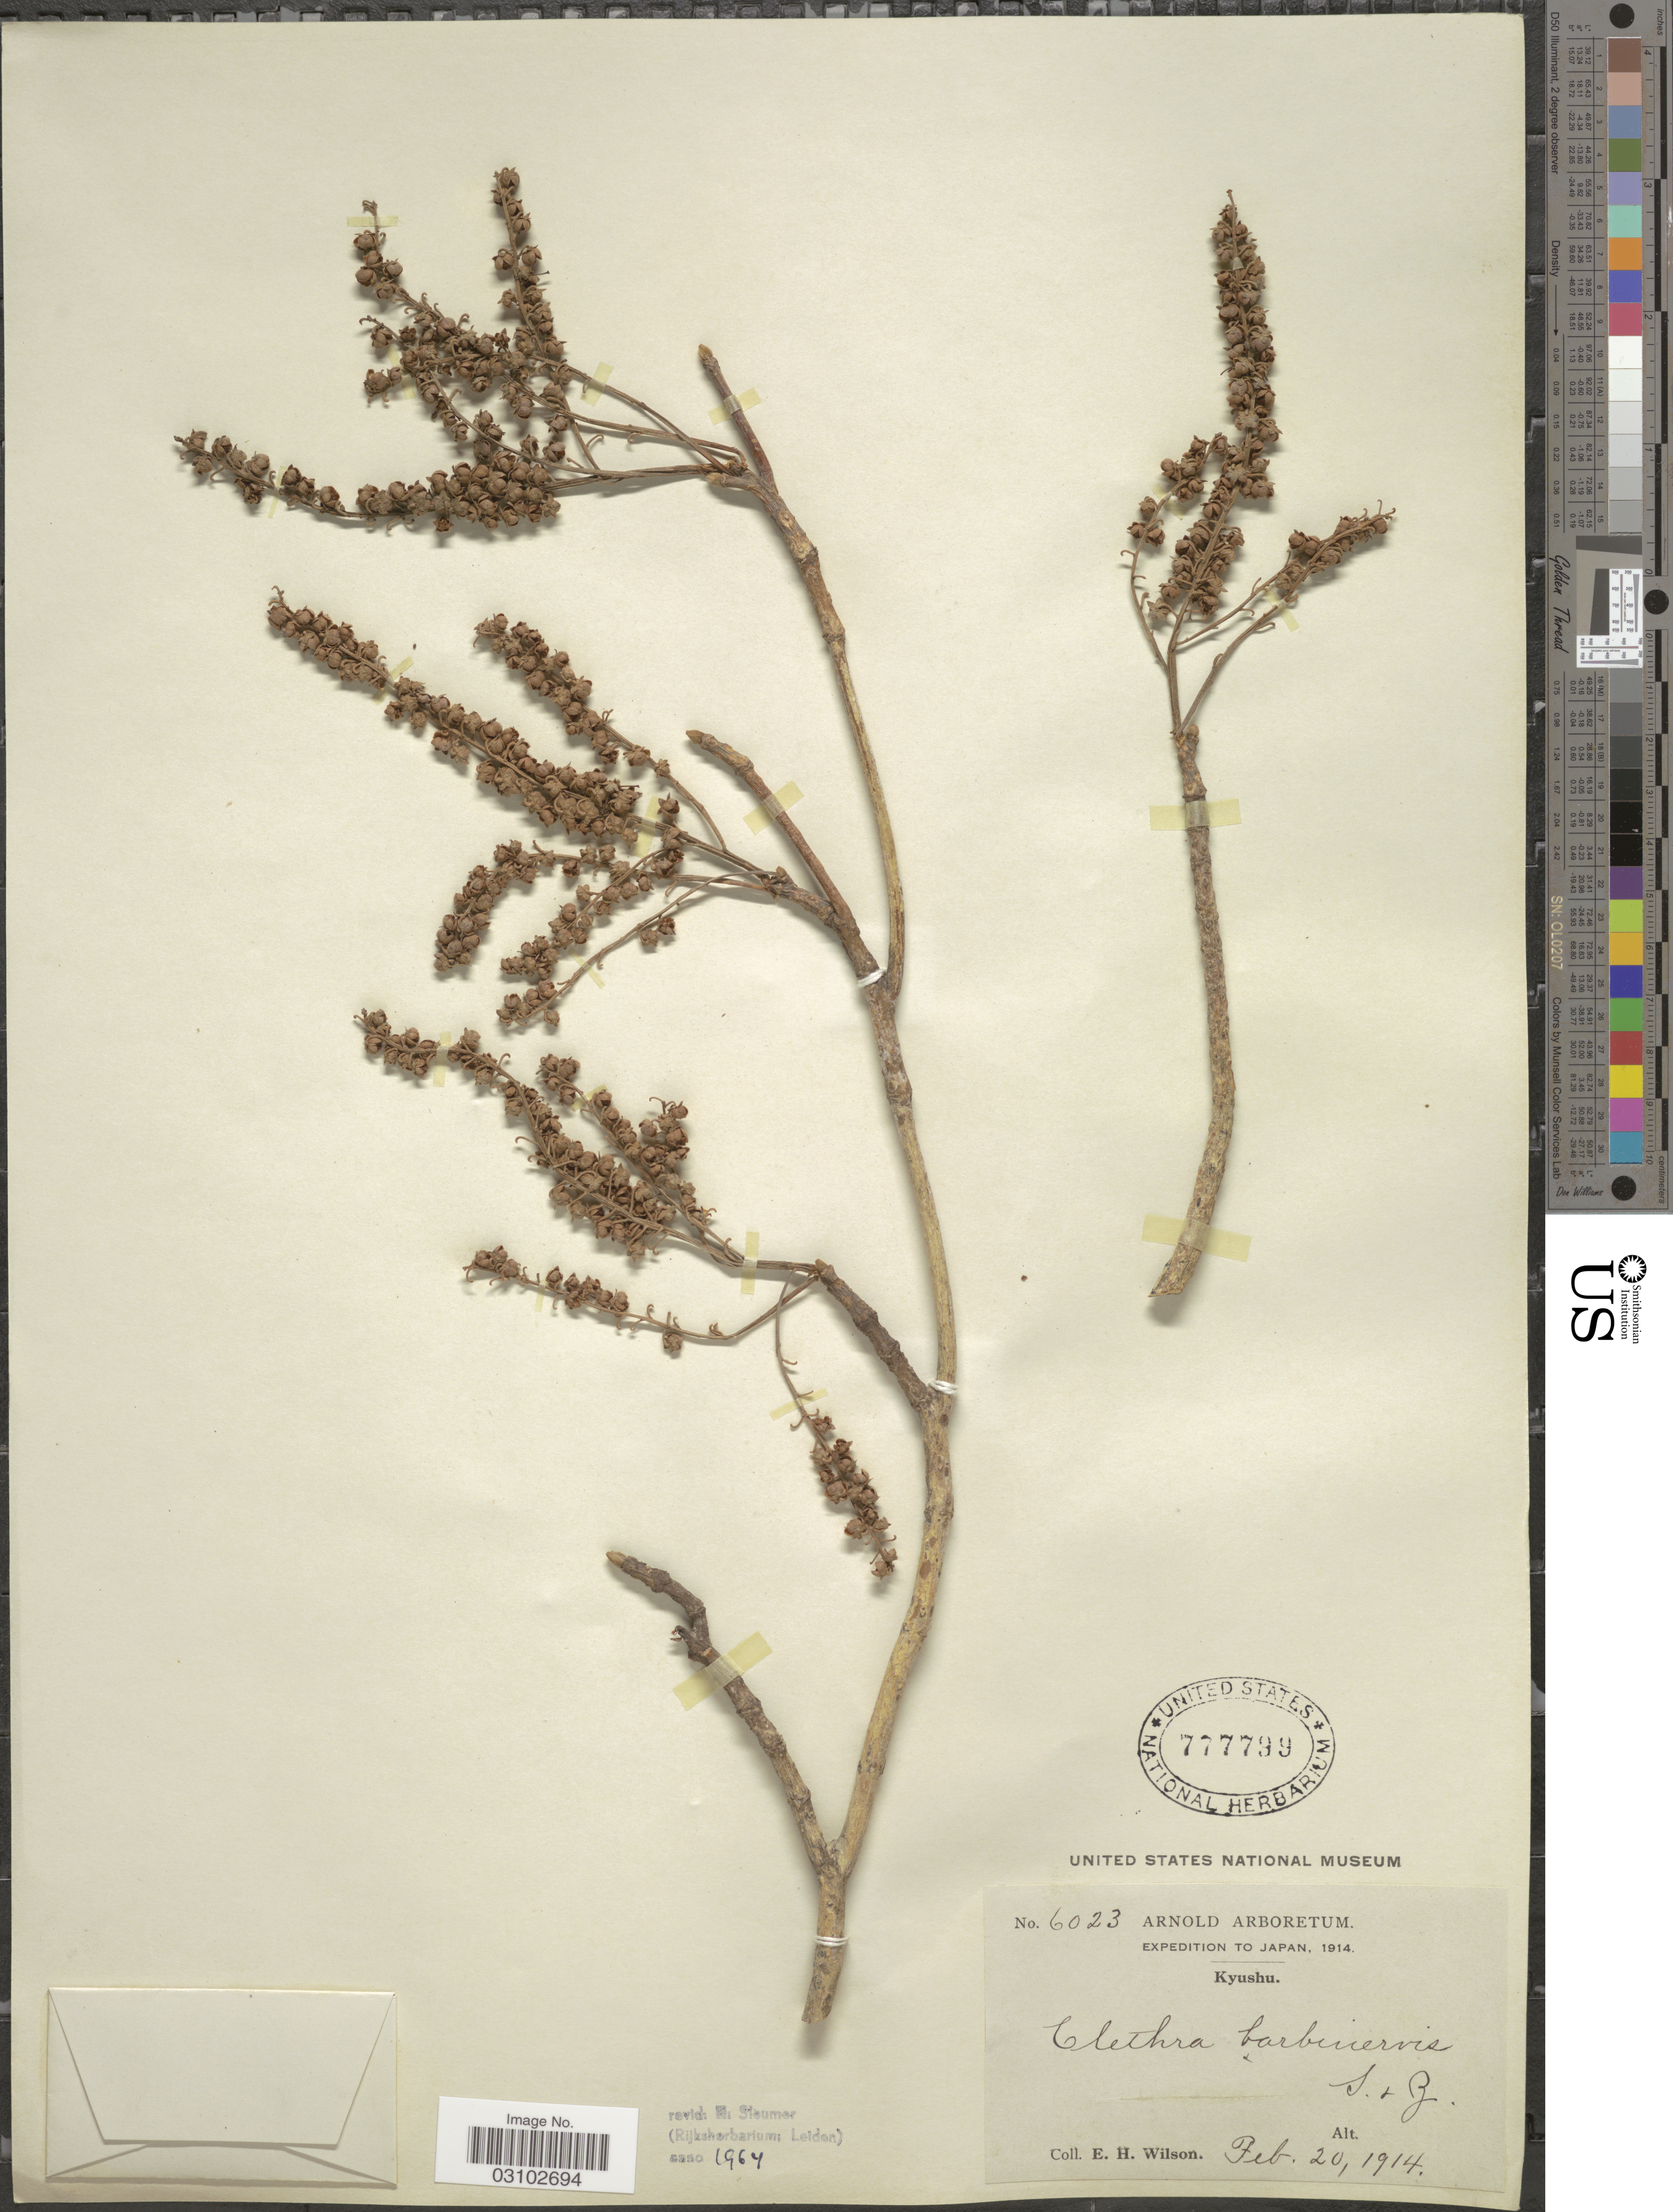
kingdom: Plantae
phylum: Tracheophyta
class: Magnoliopsida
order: Ericales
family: Clethraceae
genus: Clethra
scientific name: Clethra barbinervis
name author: Siebold & Zucc.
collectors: E. Wilson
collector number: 6023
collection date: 1914-02-20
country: Japan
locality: Kyushu.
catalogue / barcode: US 777799